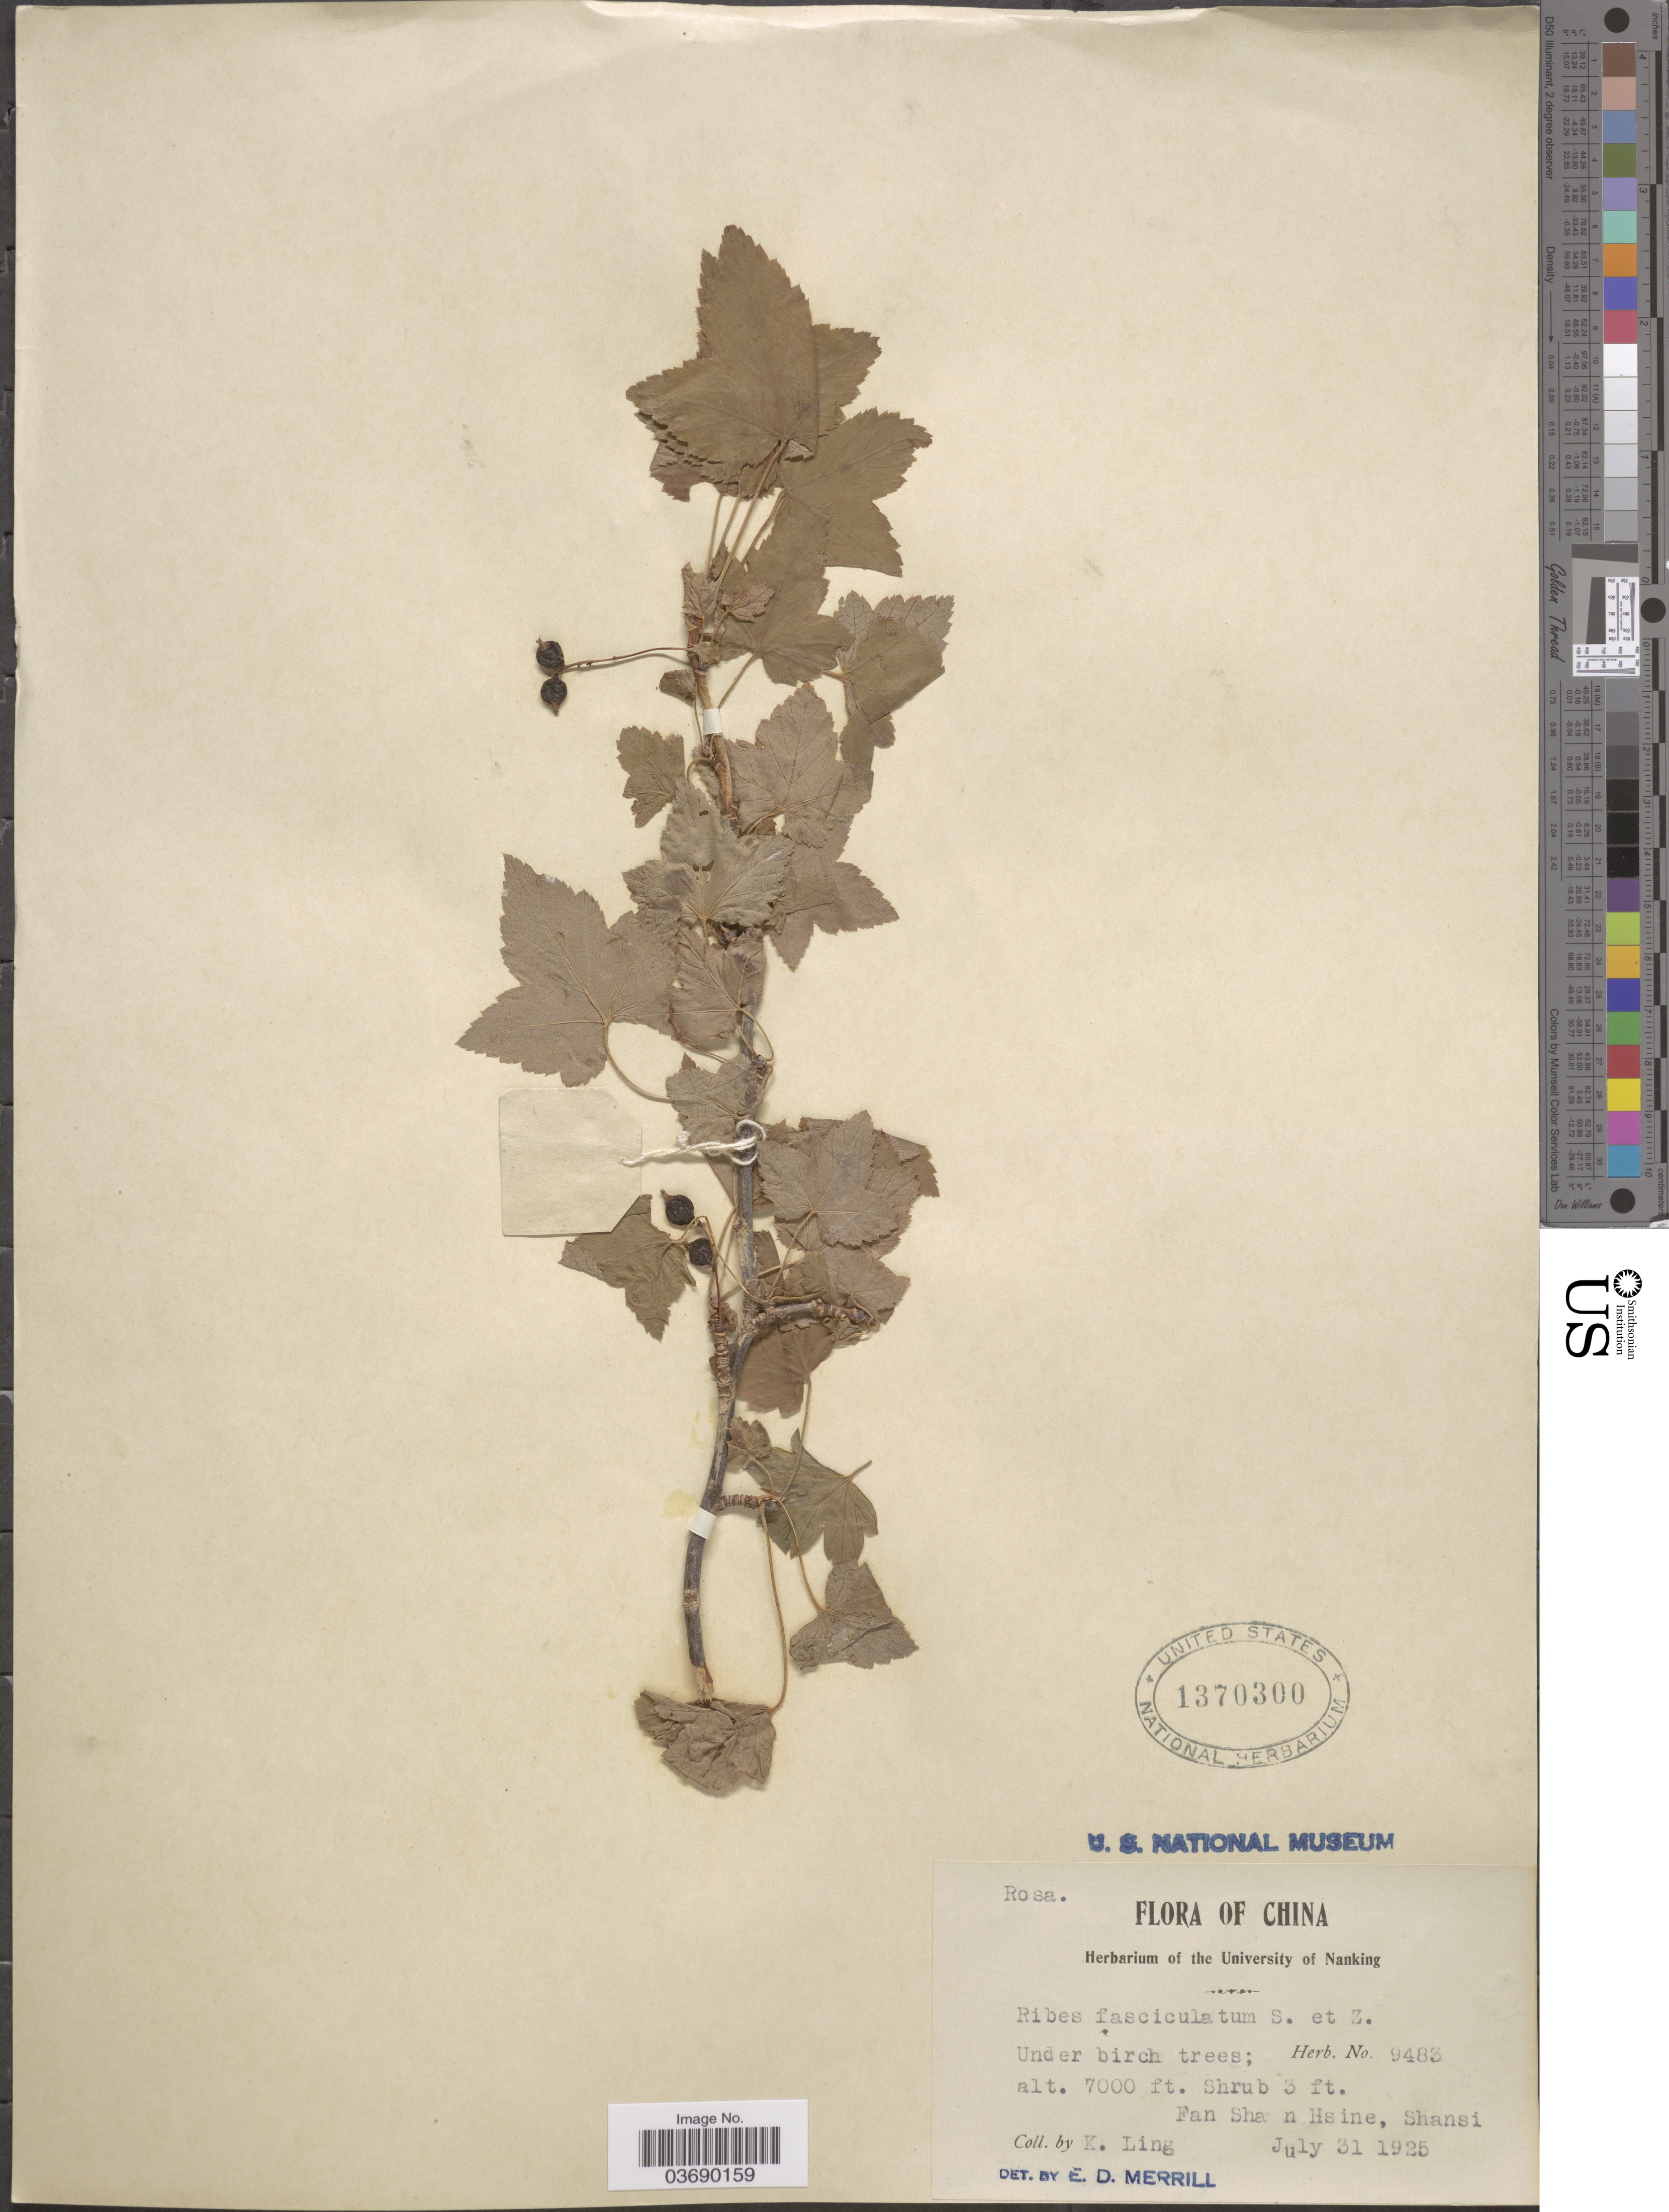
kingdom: Plantae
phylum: Tracheophyta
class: Magnoliopsida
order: Saxifragales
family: Grossulariaceae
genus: Ribes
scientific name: Ribes fasciculatum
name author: Siebold & Zucc.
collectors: K. Ling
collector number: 9483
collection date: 1925-07-31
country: China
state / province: Shanxi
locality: Fan Shan Hsine, Shansi.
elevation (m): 2134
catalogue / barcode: US 1370300